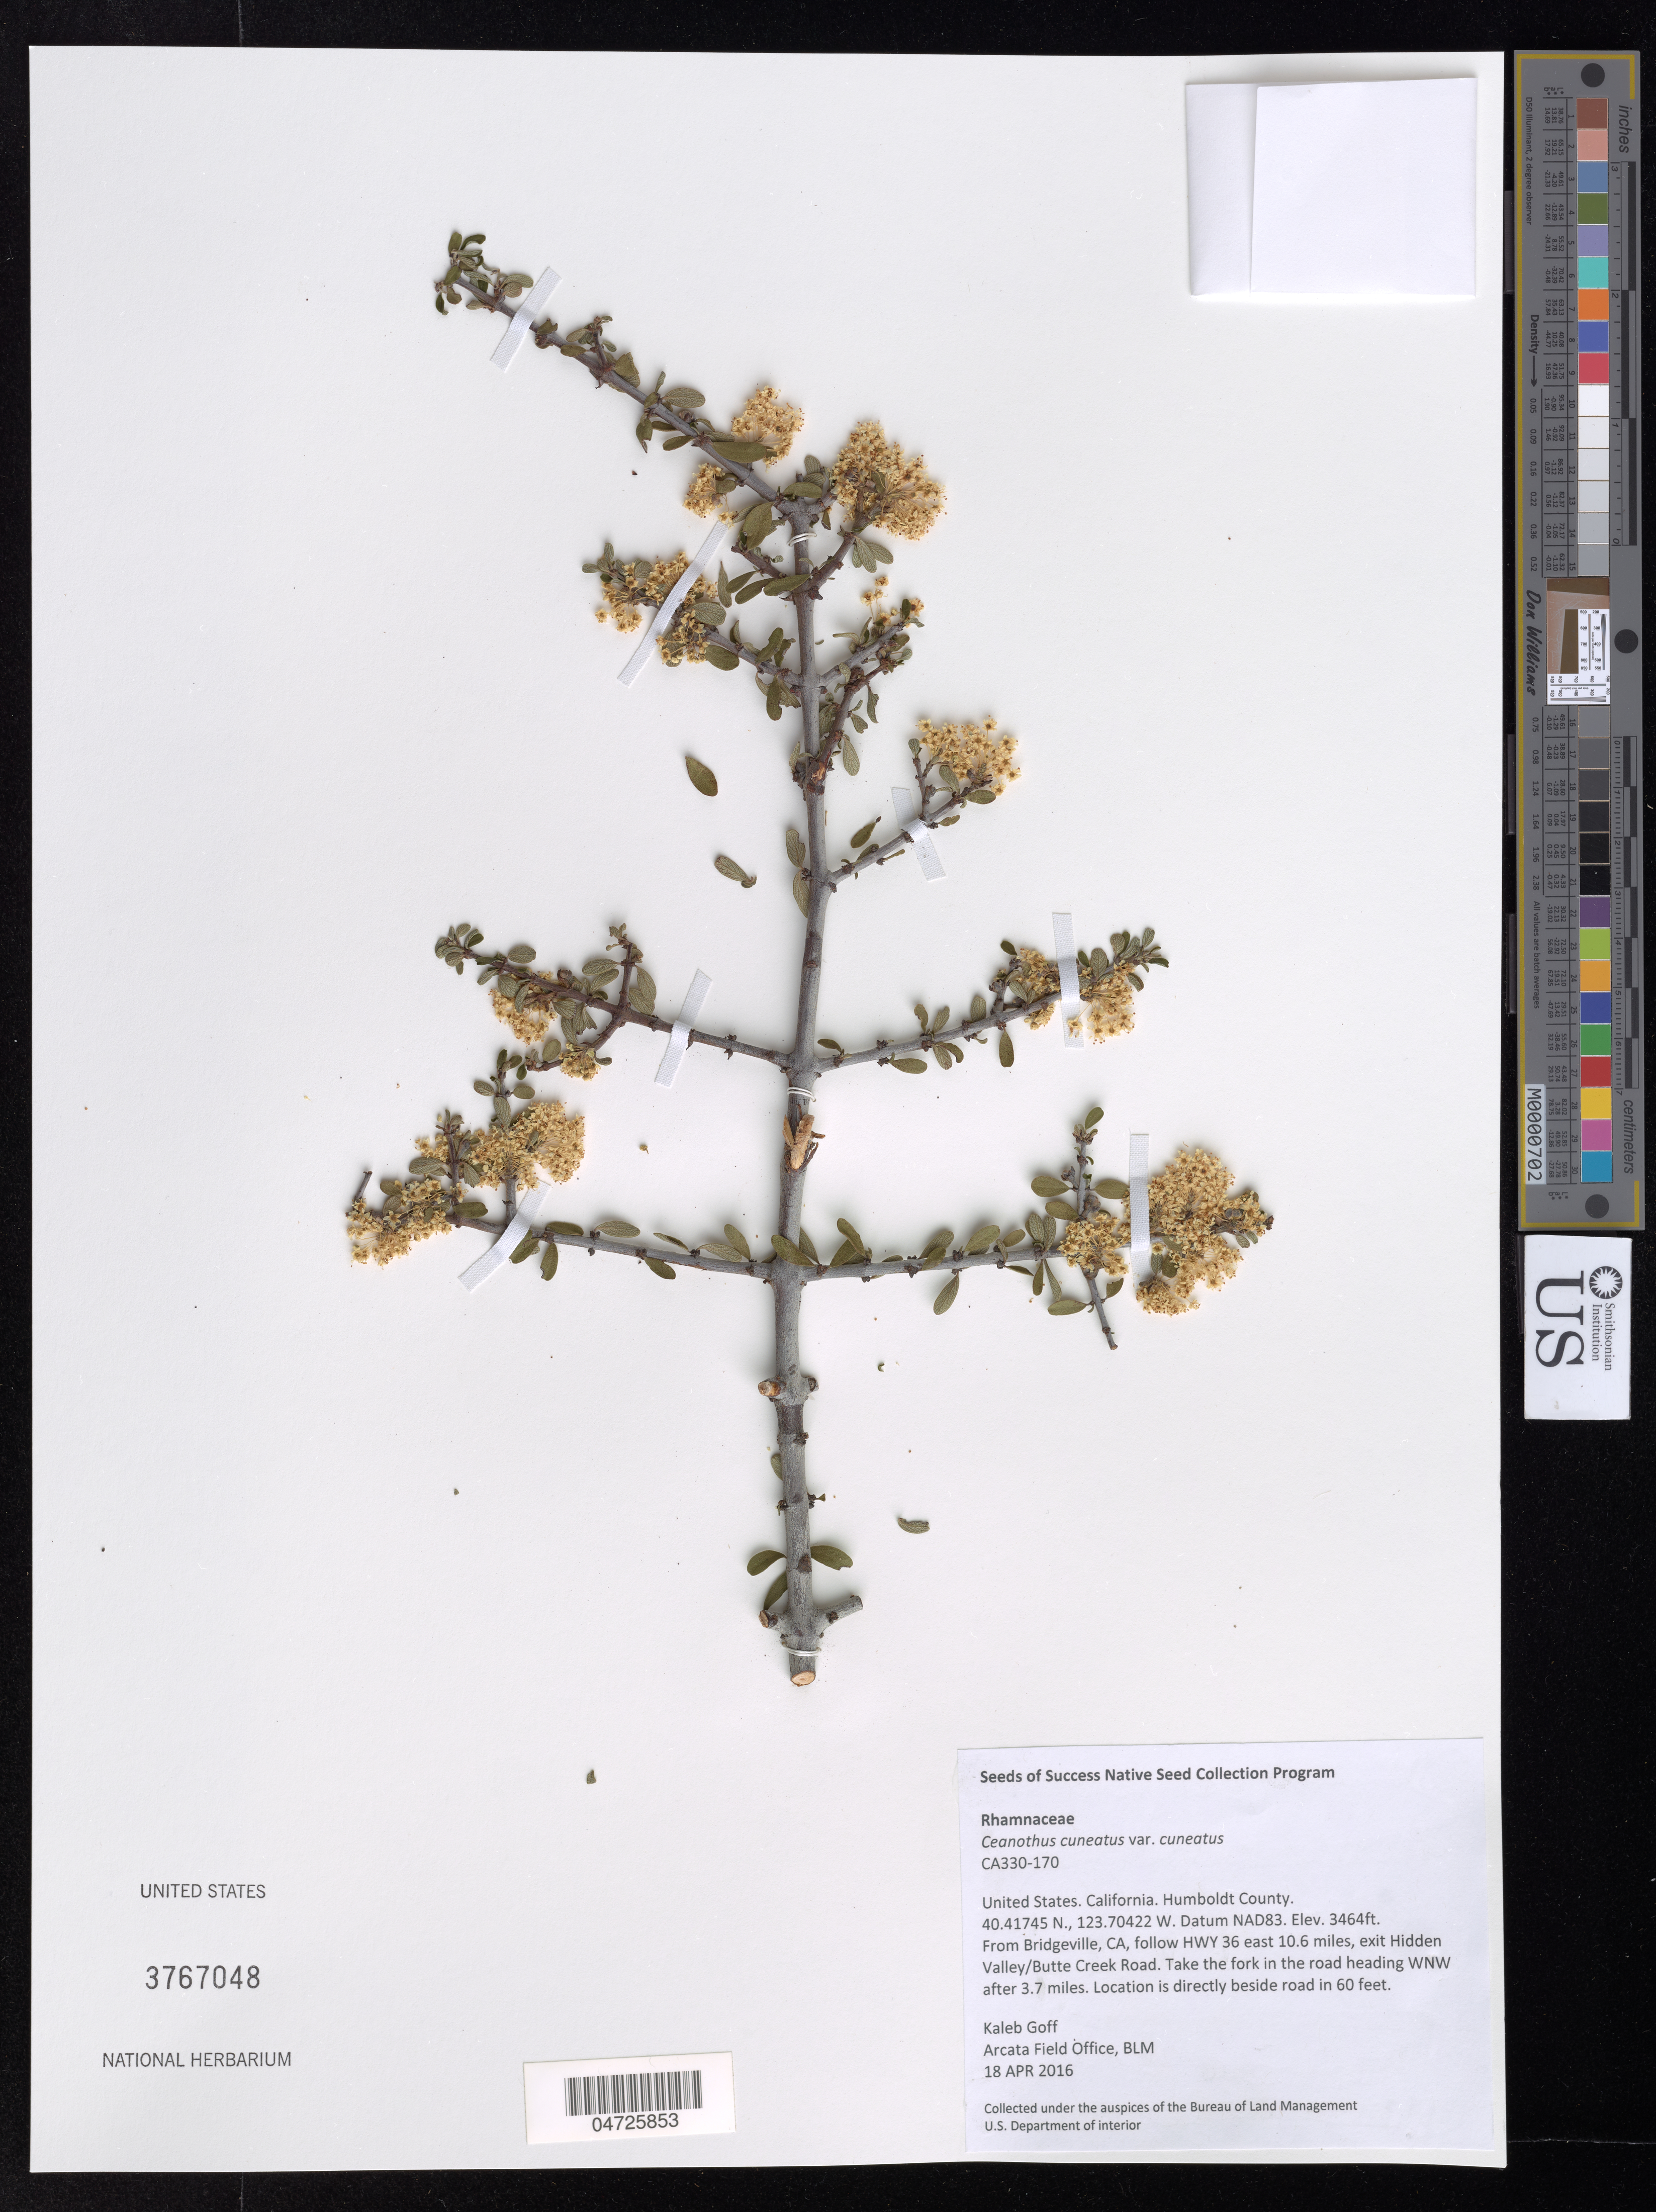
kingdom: Plantae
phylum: Tracheophyta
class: Magnoliopsida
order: Rosales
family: Rhamnaceae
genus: Ceanothus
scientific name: Ceanothus cuneatus var. cuneatus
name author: (Hook.) Nutt.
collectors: K. Goff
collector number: CA330-170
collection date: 2016-04-18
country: United States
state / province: California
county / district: Humboldt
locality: Humboldt County. From Bridgeville, CA. follow HWY 36 east 10.6 miles, exit Hidden Valley/Butte Creek Road. Take the fork in the road heading WNW after 3.7 miles. Location is directly beside road in 60 feet.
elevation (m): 1056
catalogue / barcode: US 3767048